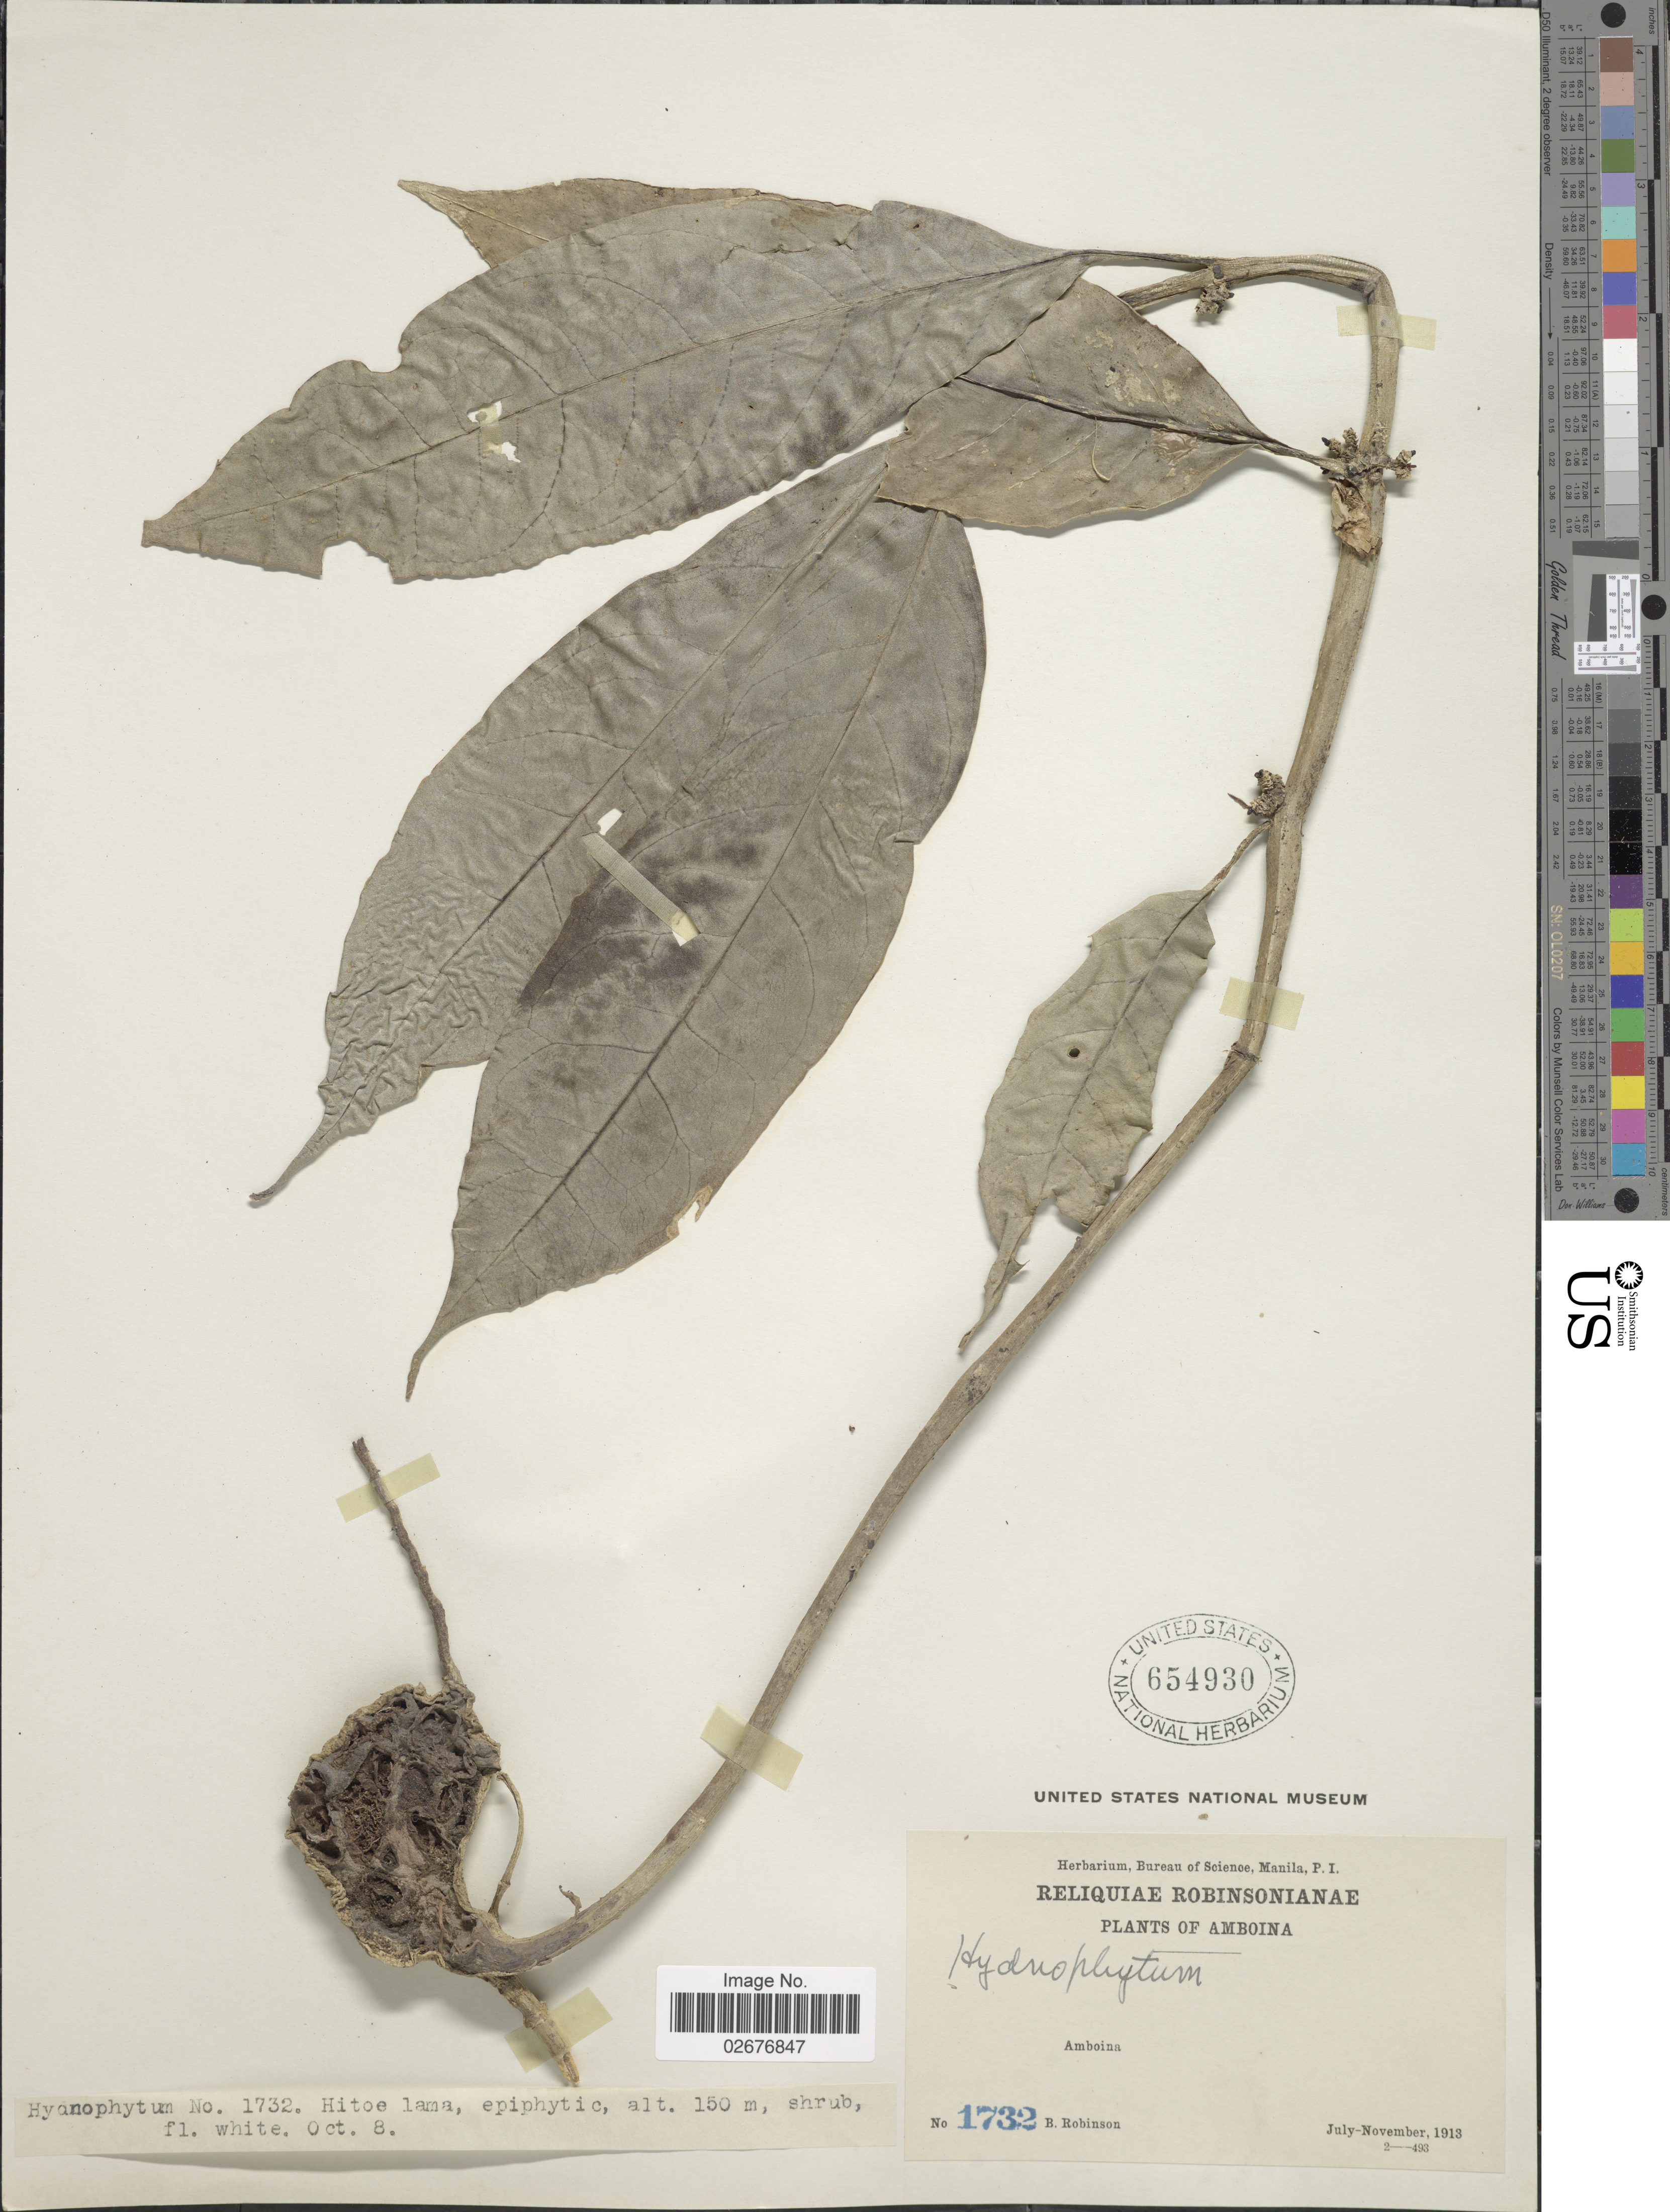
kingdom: Plantae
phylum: Tracheophyta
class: Magnoliopsida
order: Gentianales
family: Rubiaceae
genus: Hydnophytum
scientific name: Hydnophytum sp.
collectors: B. Robinson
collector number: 1732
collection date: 1913-07/1913-11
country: Indonesia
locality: Amboina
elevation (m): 150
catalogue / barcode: US 654930